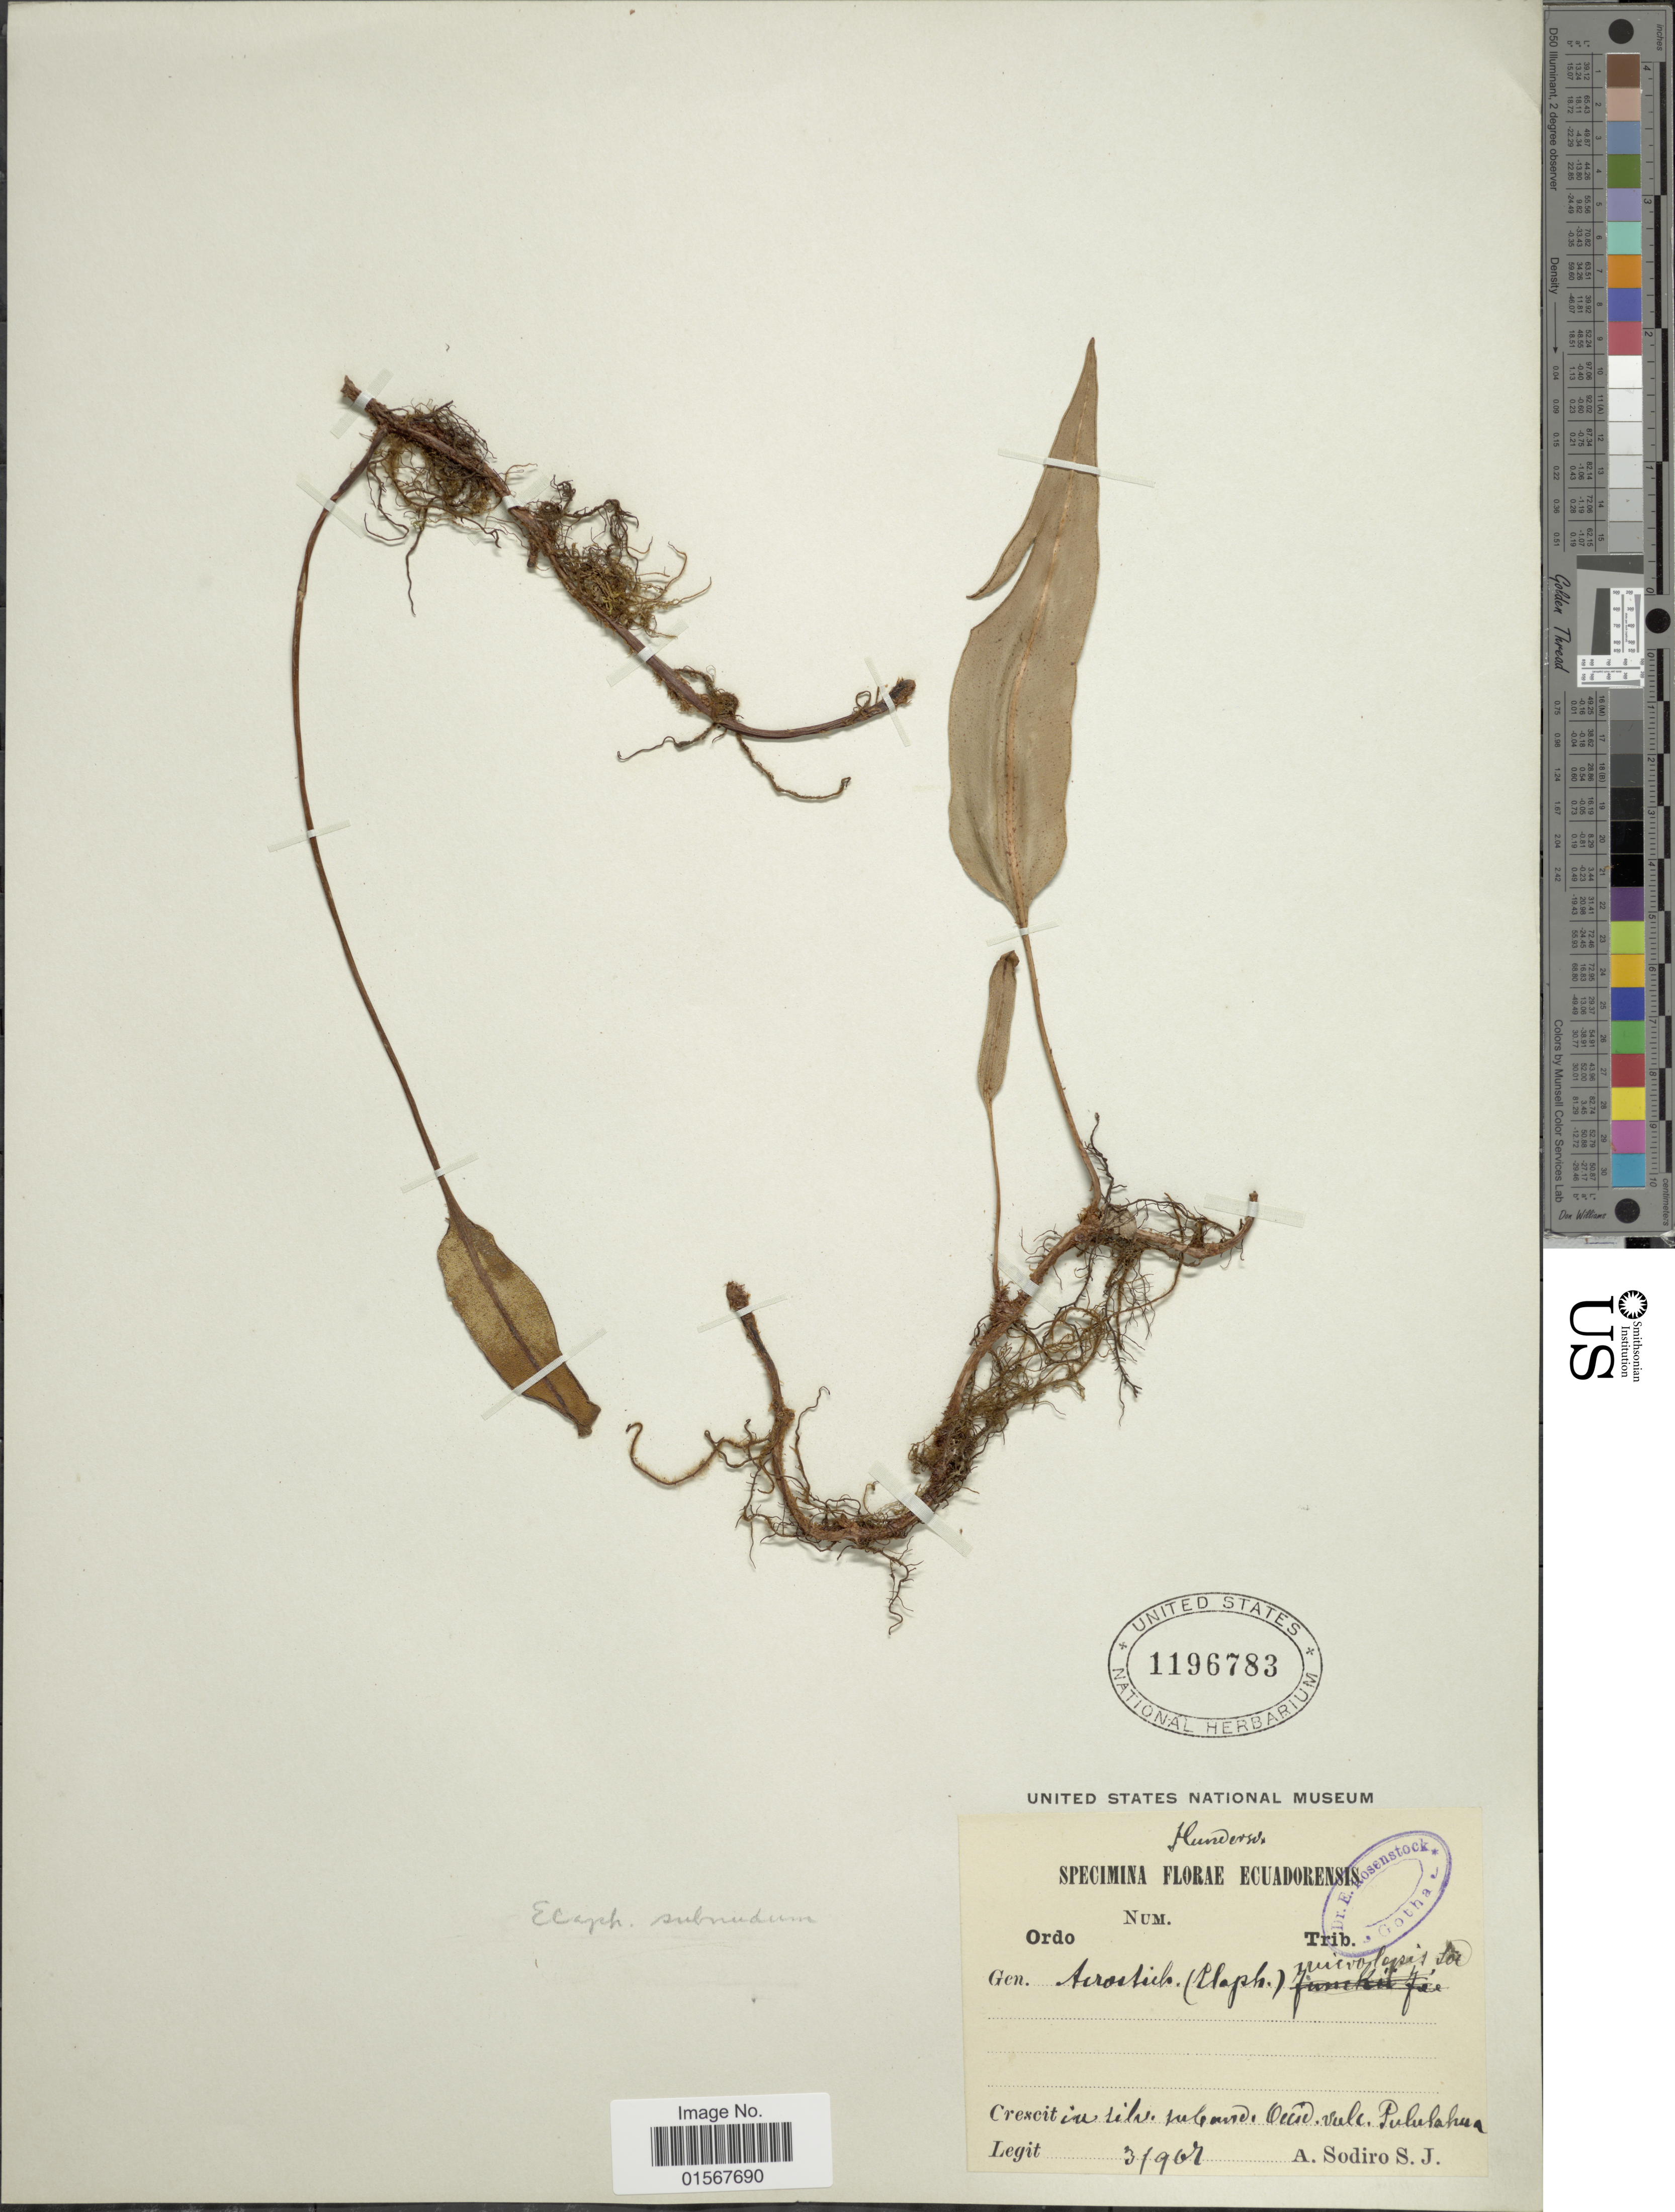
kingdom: Plantae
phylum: Tracheophyta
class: Polypodiopsida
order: Polypodiales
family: Dryopteridaceae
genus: Elaphoglossum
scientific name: Elaphoglossum subnudum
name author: C. Chr.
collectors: A. Sodiro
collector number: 31907?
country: Ecuador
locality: In silv. tuband, Oecie, vule, Pululagua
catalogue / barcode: US 1196783